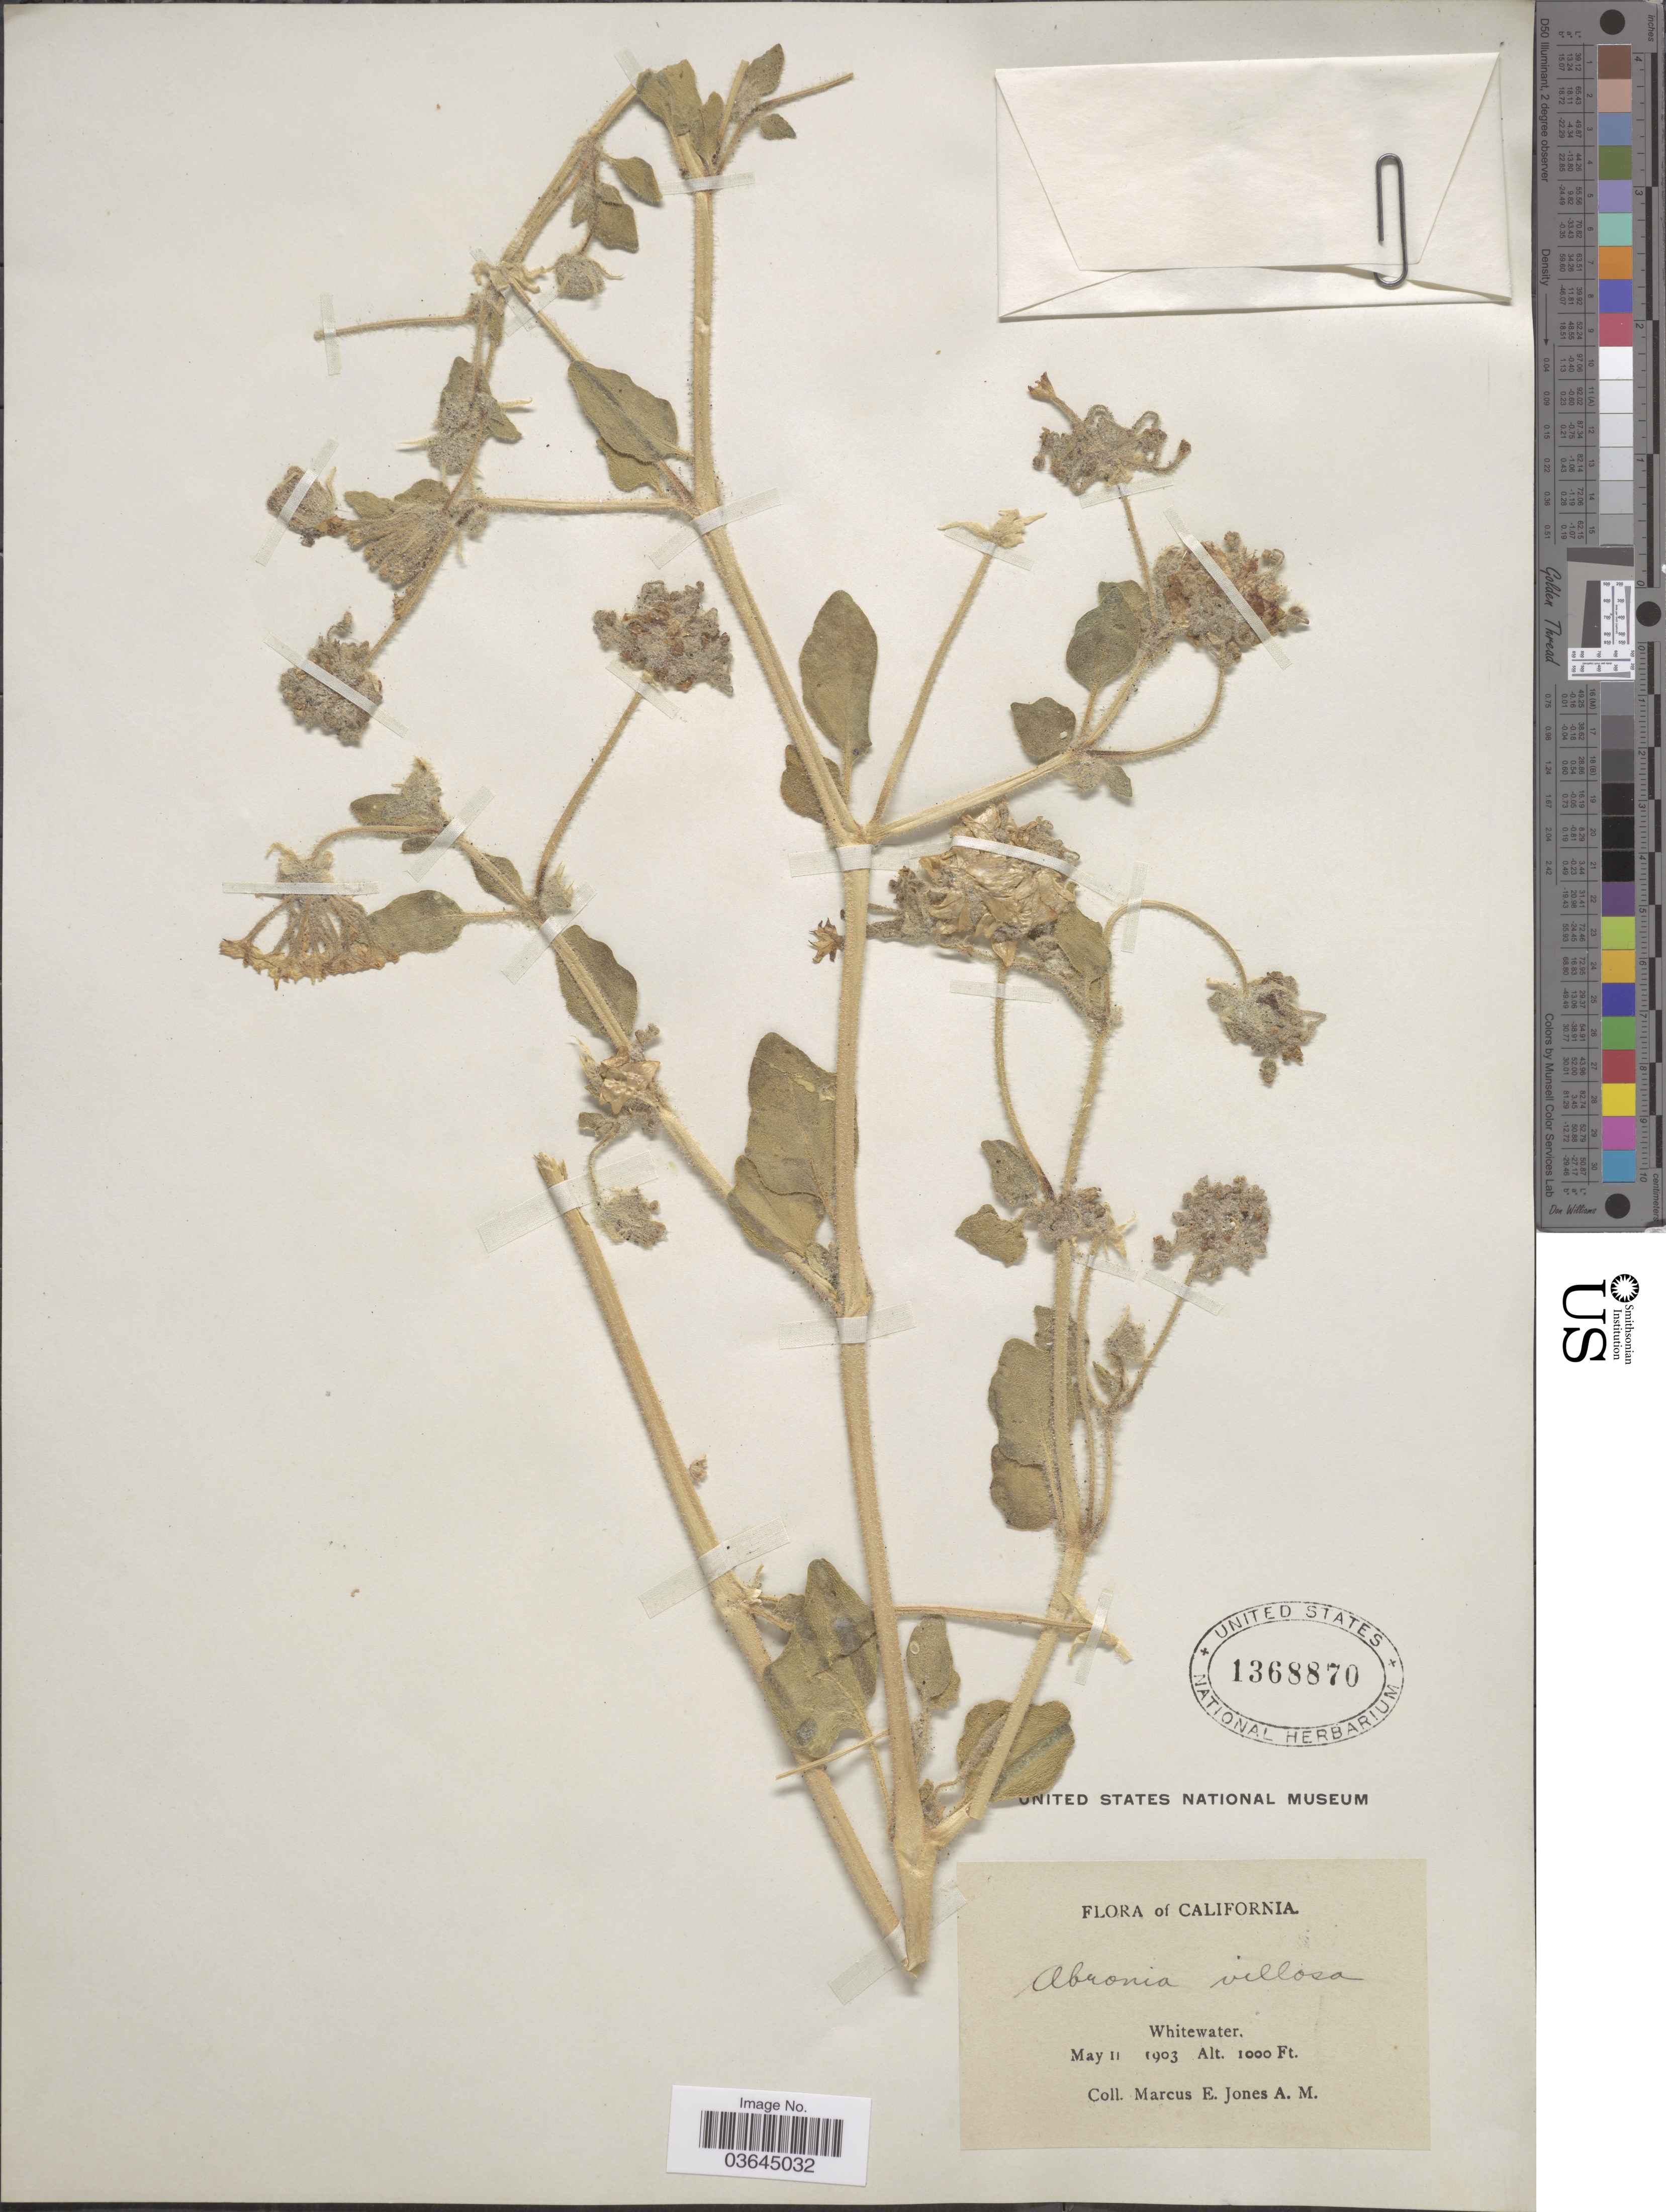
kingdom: Plantae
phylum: Tracheophyta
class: Magnoliopsida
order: Caryophyllales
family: Nyctaginaceae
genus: Abronia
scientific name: Abronia villosa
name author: S. Watson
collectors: M. E. Jones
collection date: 1903-05-11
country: United States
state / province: California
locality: Whitewater.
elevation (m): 305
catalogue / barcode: US 1368870